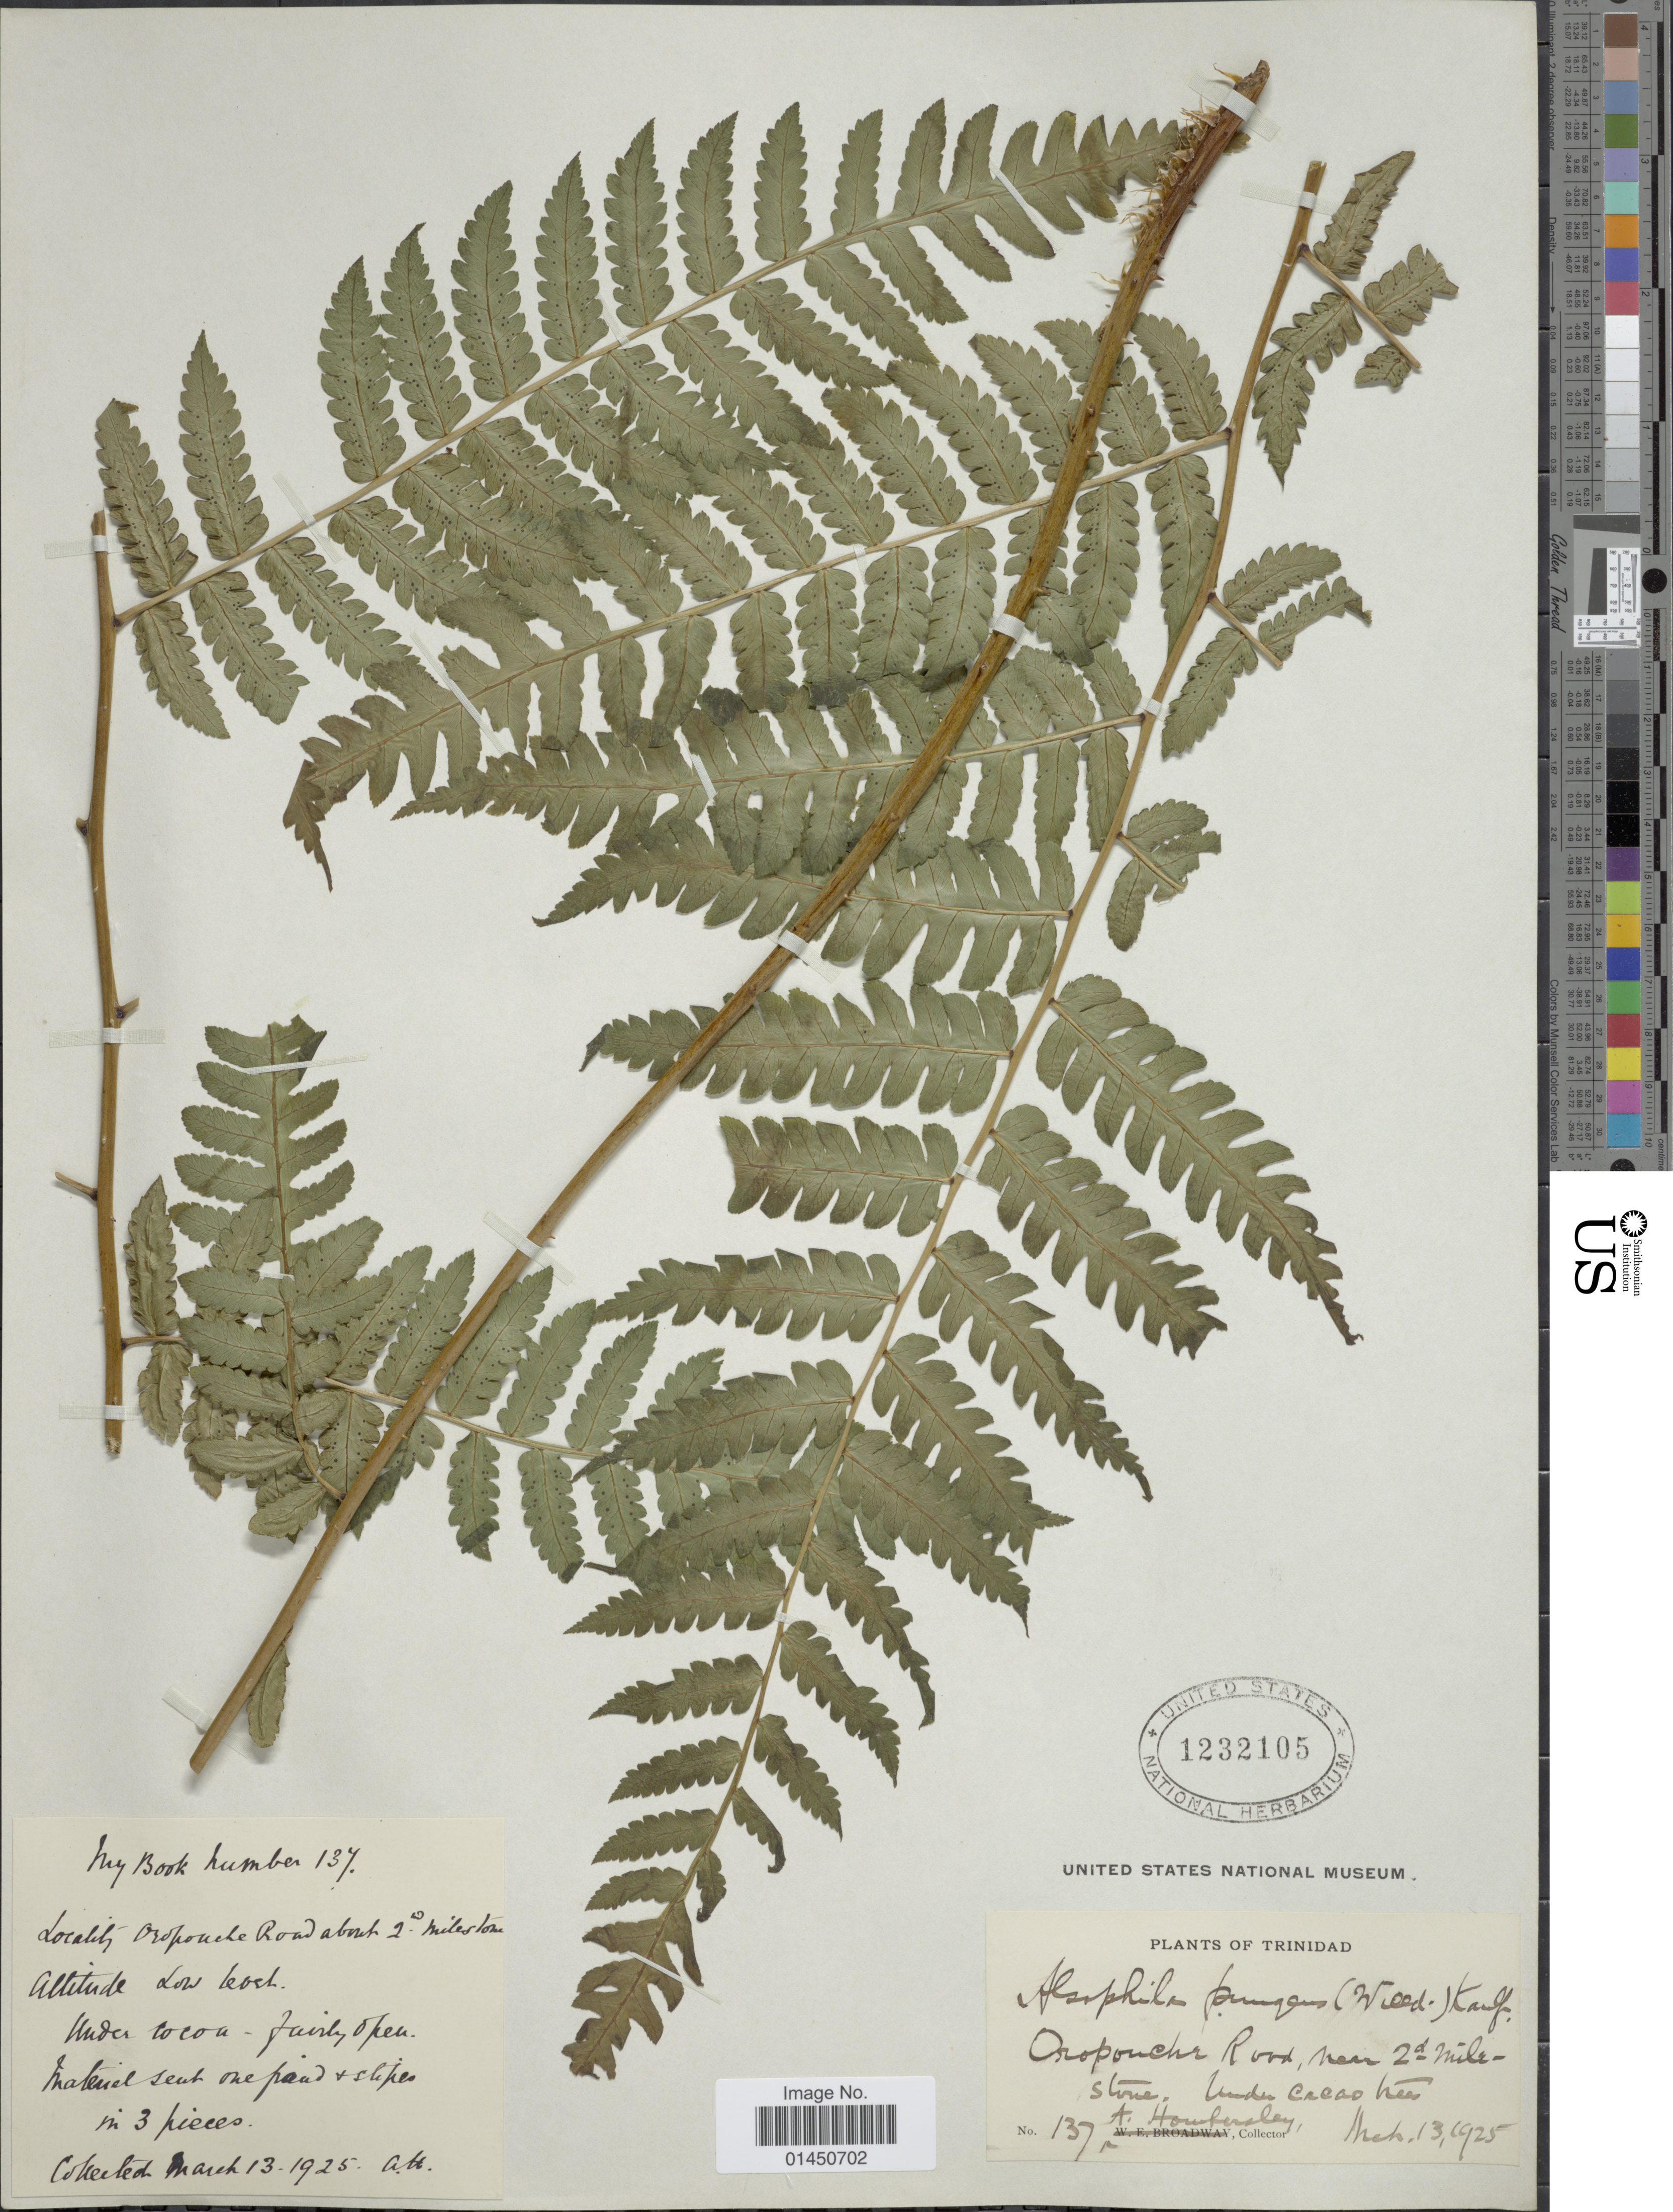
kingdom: Plantae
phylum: Tracheophyta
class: Polypodiopsida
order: Cyatheales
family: Cyatheaceae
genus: Cyathea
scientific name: Cyathea pungens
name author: (Willd.) Domin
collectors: A. Hombersley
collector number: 137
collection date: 1925-03-13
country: Trinidad and Tobago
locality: Trinidad, Oropouche Road, near 2nd Milestone.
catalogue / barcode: US 1232105